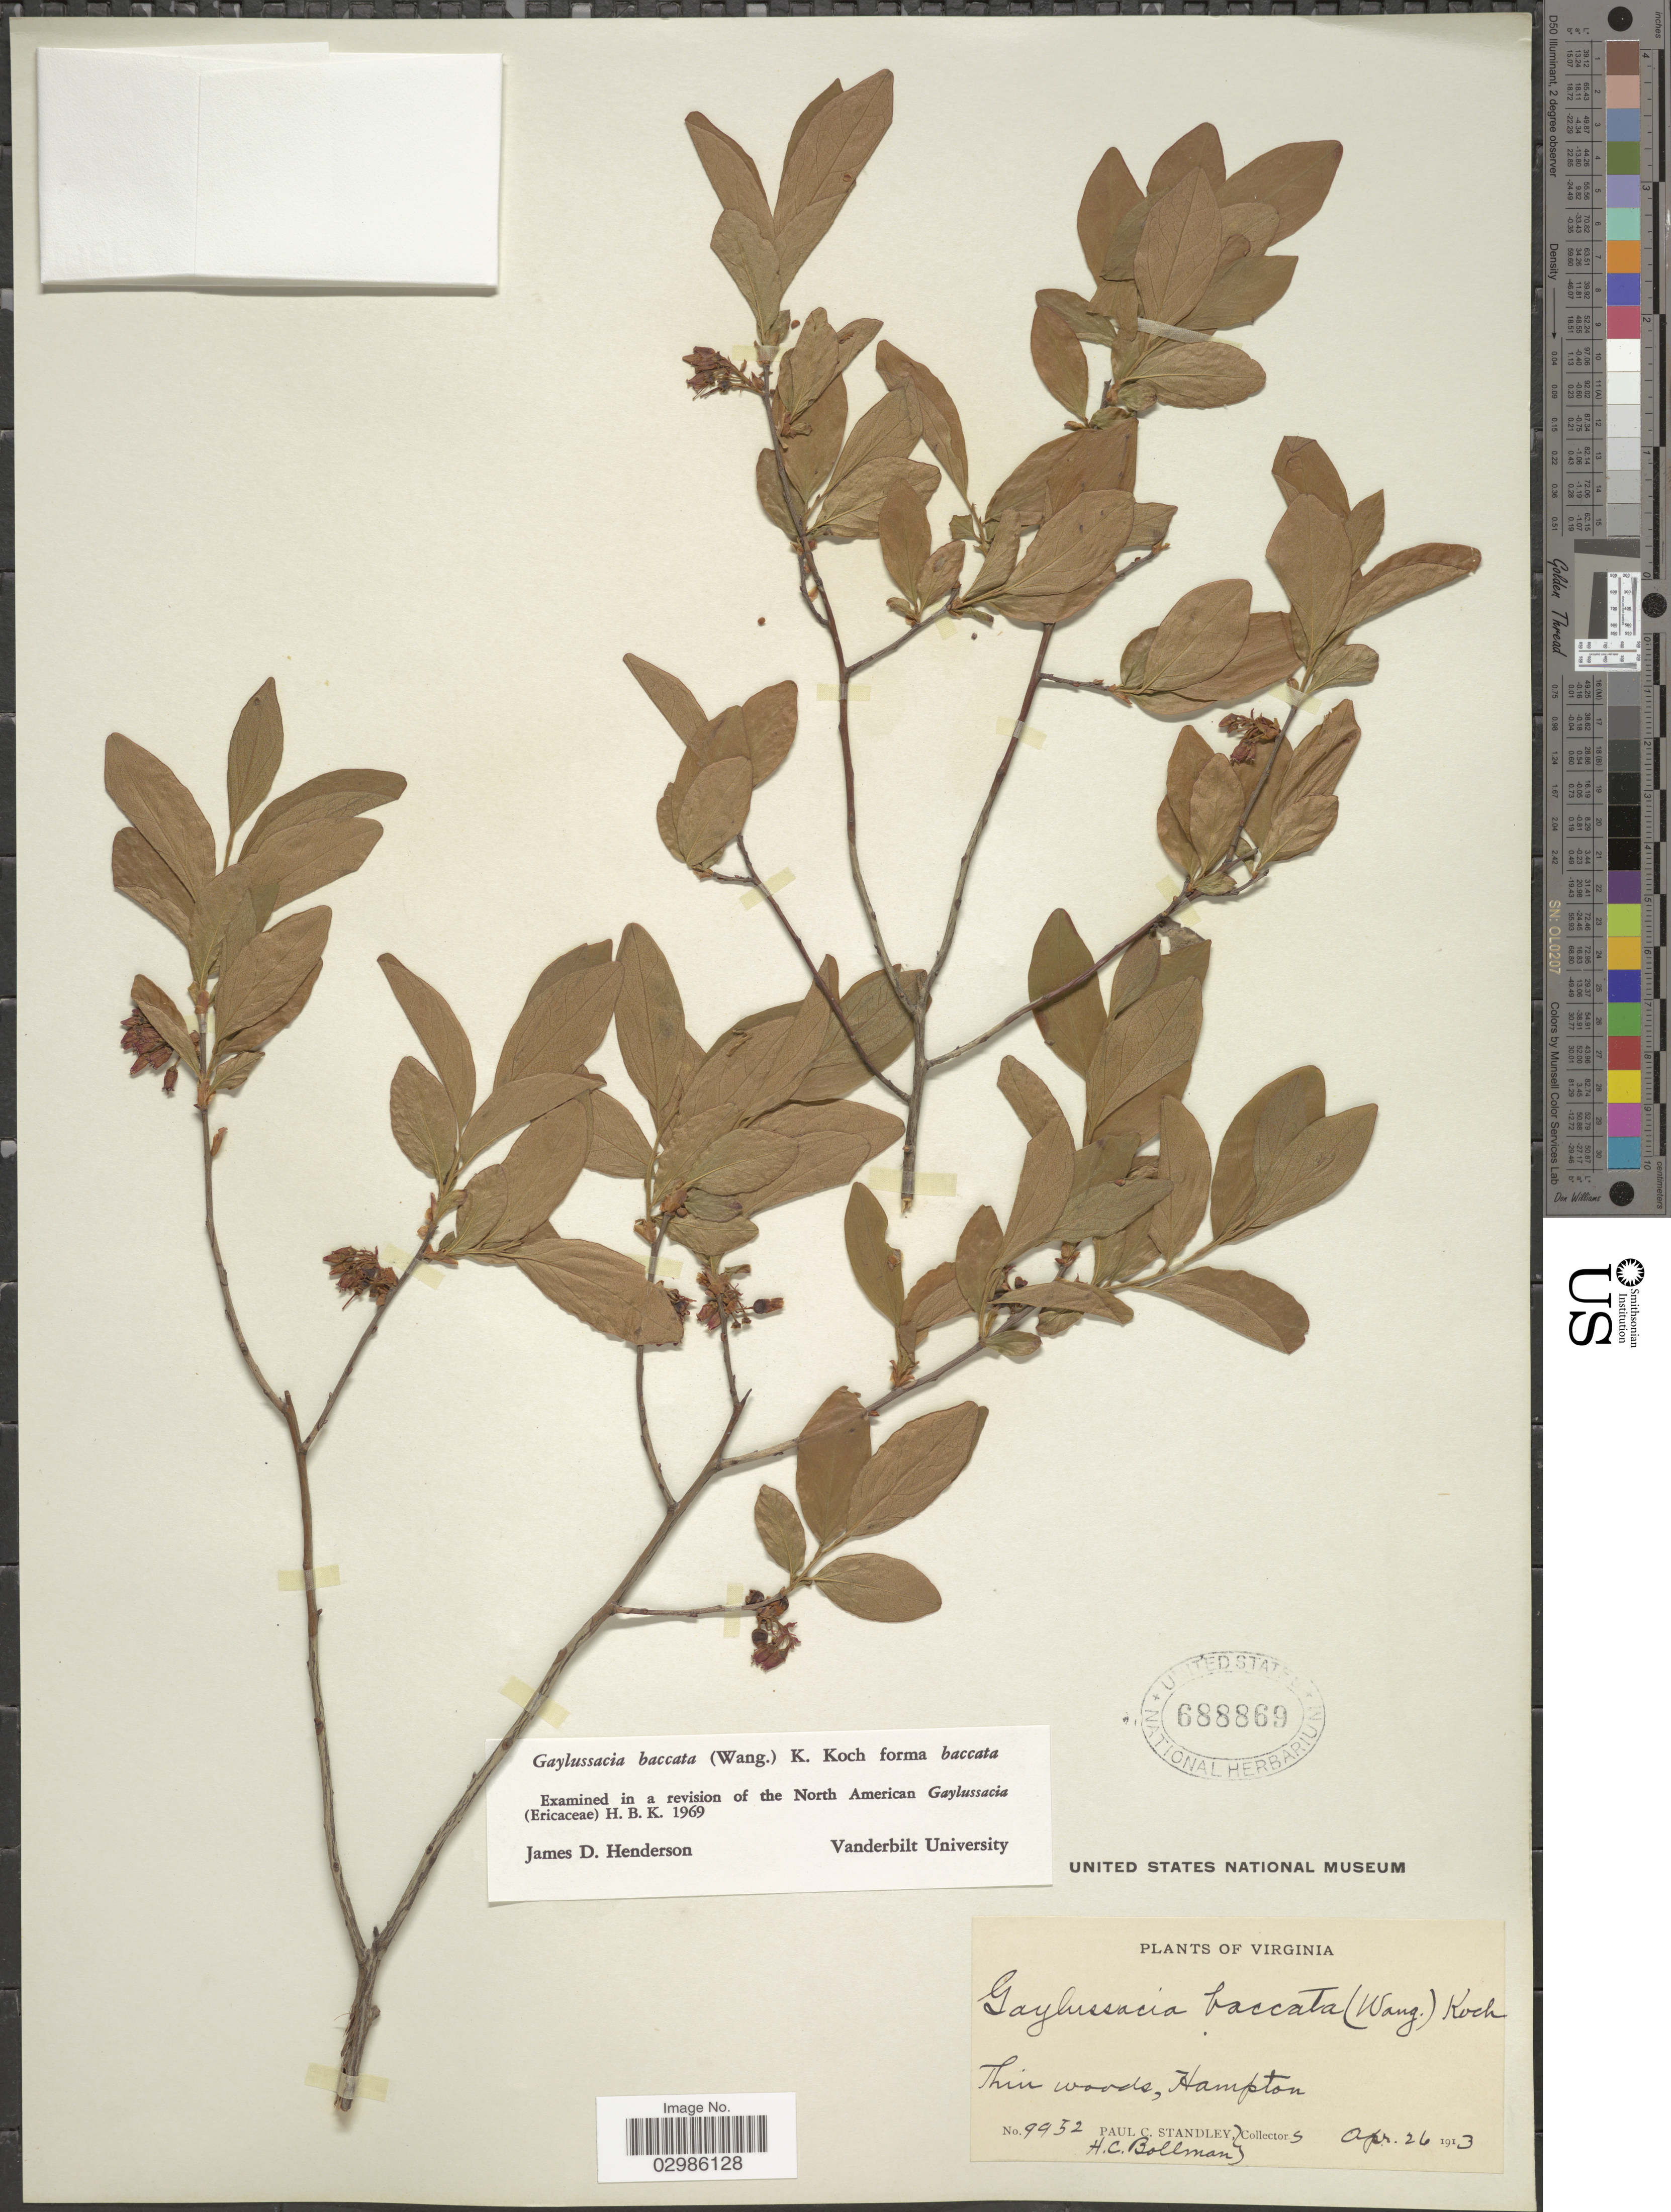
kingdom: Plantae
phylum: Tracheophyta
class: Magnoliopsida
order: Ericales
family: Ericaceae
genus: Gaylussacia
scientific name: Gaylussacia baccata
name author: (Wangenh.) K. Koch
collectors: P. C. Standley & H. C. Bollman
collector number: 9952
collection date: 1913-04-26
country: United States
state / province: Virginia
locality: Thinwoods, Hampton.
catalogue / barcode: US 688869